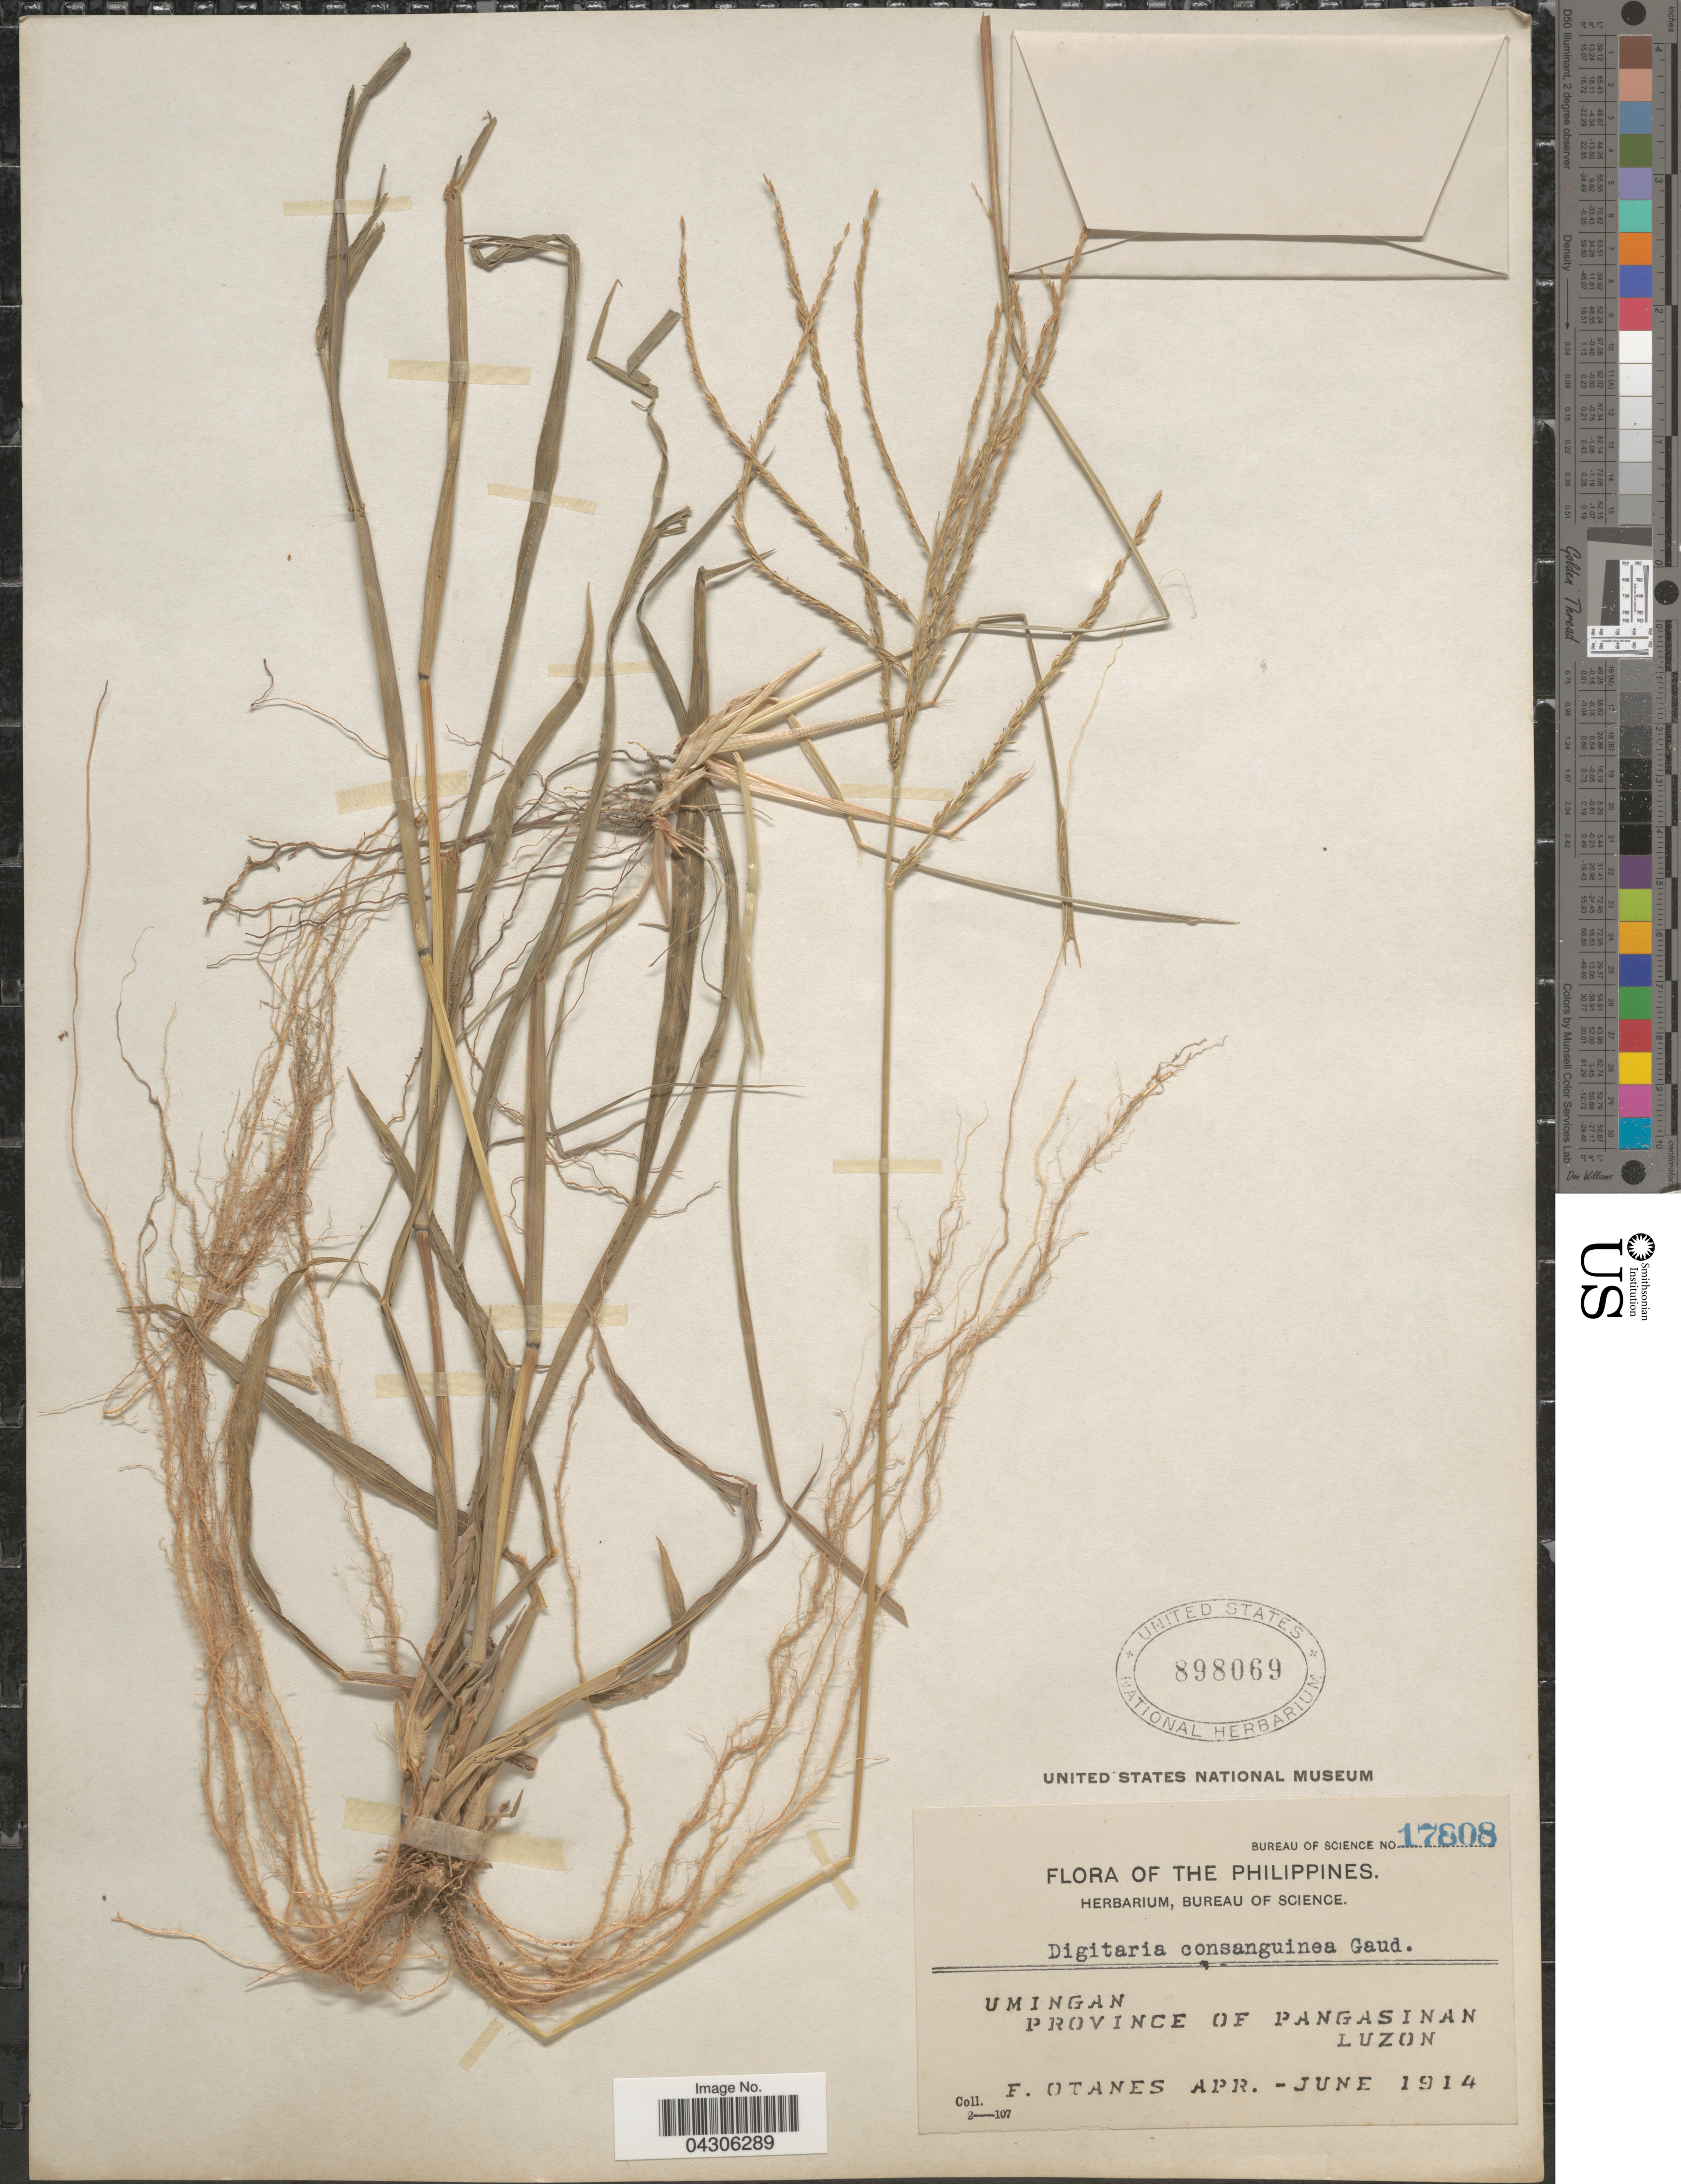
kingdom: Plantae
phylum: Tracheophyta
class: Liliopsida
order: Poales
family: Poaceae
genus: Digitaria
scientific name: Digitaria setigera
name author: Roth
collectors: F. Q. Otanes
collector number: Bureau of Science 17808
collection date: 1914-04/1914-06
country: Philippines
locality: Umingan. Province of Pangasinan. Luzon.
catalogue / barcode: US 898069